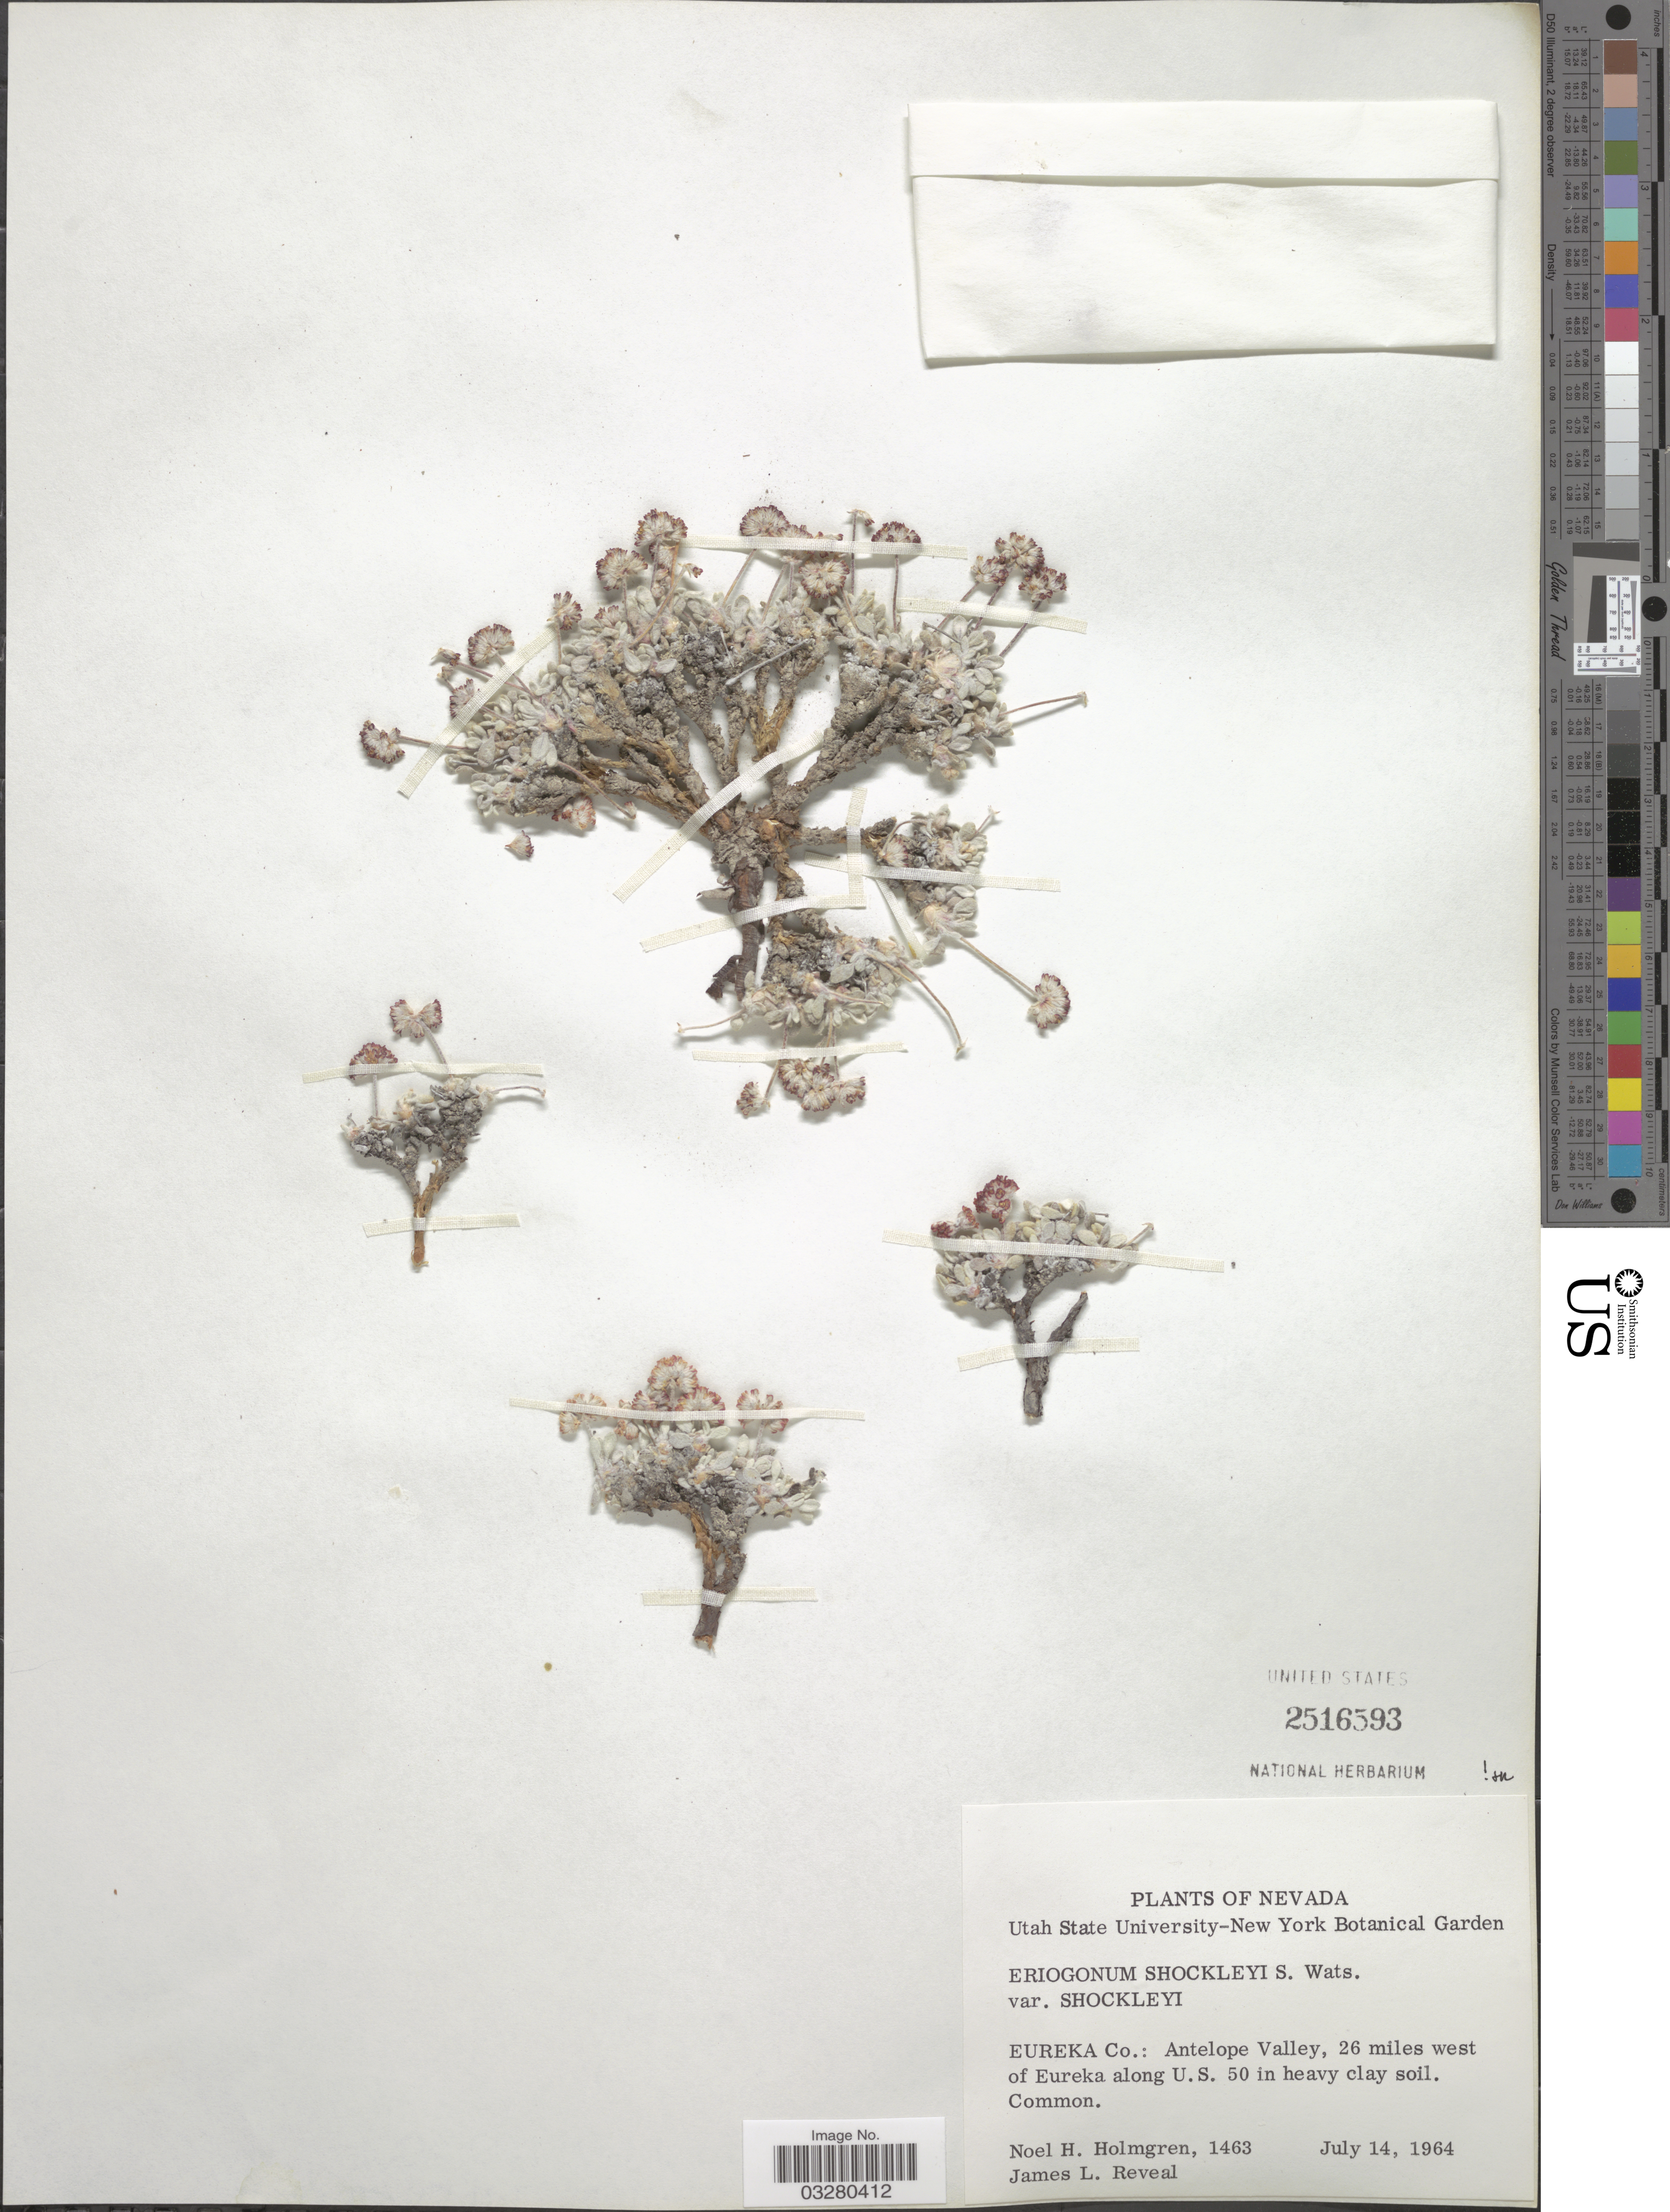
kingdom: Plantae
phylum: Tracheophyta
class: Magnoliopsida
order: Caryophyllales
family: Polygonaceae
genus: Eriogonum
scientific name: Eriogonum shockleyi var. shockleyi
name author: S. Watson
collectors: N. H. Holmgren & J. L. Reveal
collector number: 1463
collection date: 1964-07-14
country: United States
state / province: Nevada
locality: Eureka Co.: Antelope Valley, 26 miles west of Eureka along U.S. 50 in heavy clay soil.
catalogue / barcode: US 2516593